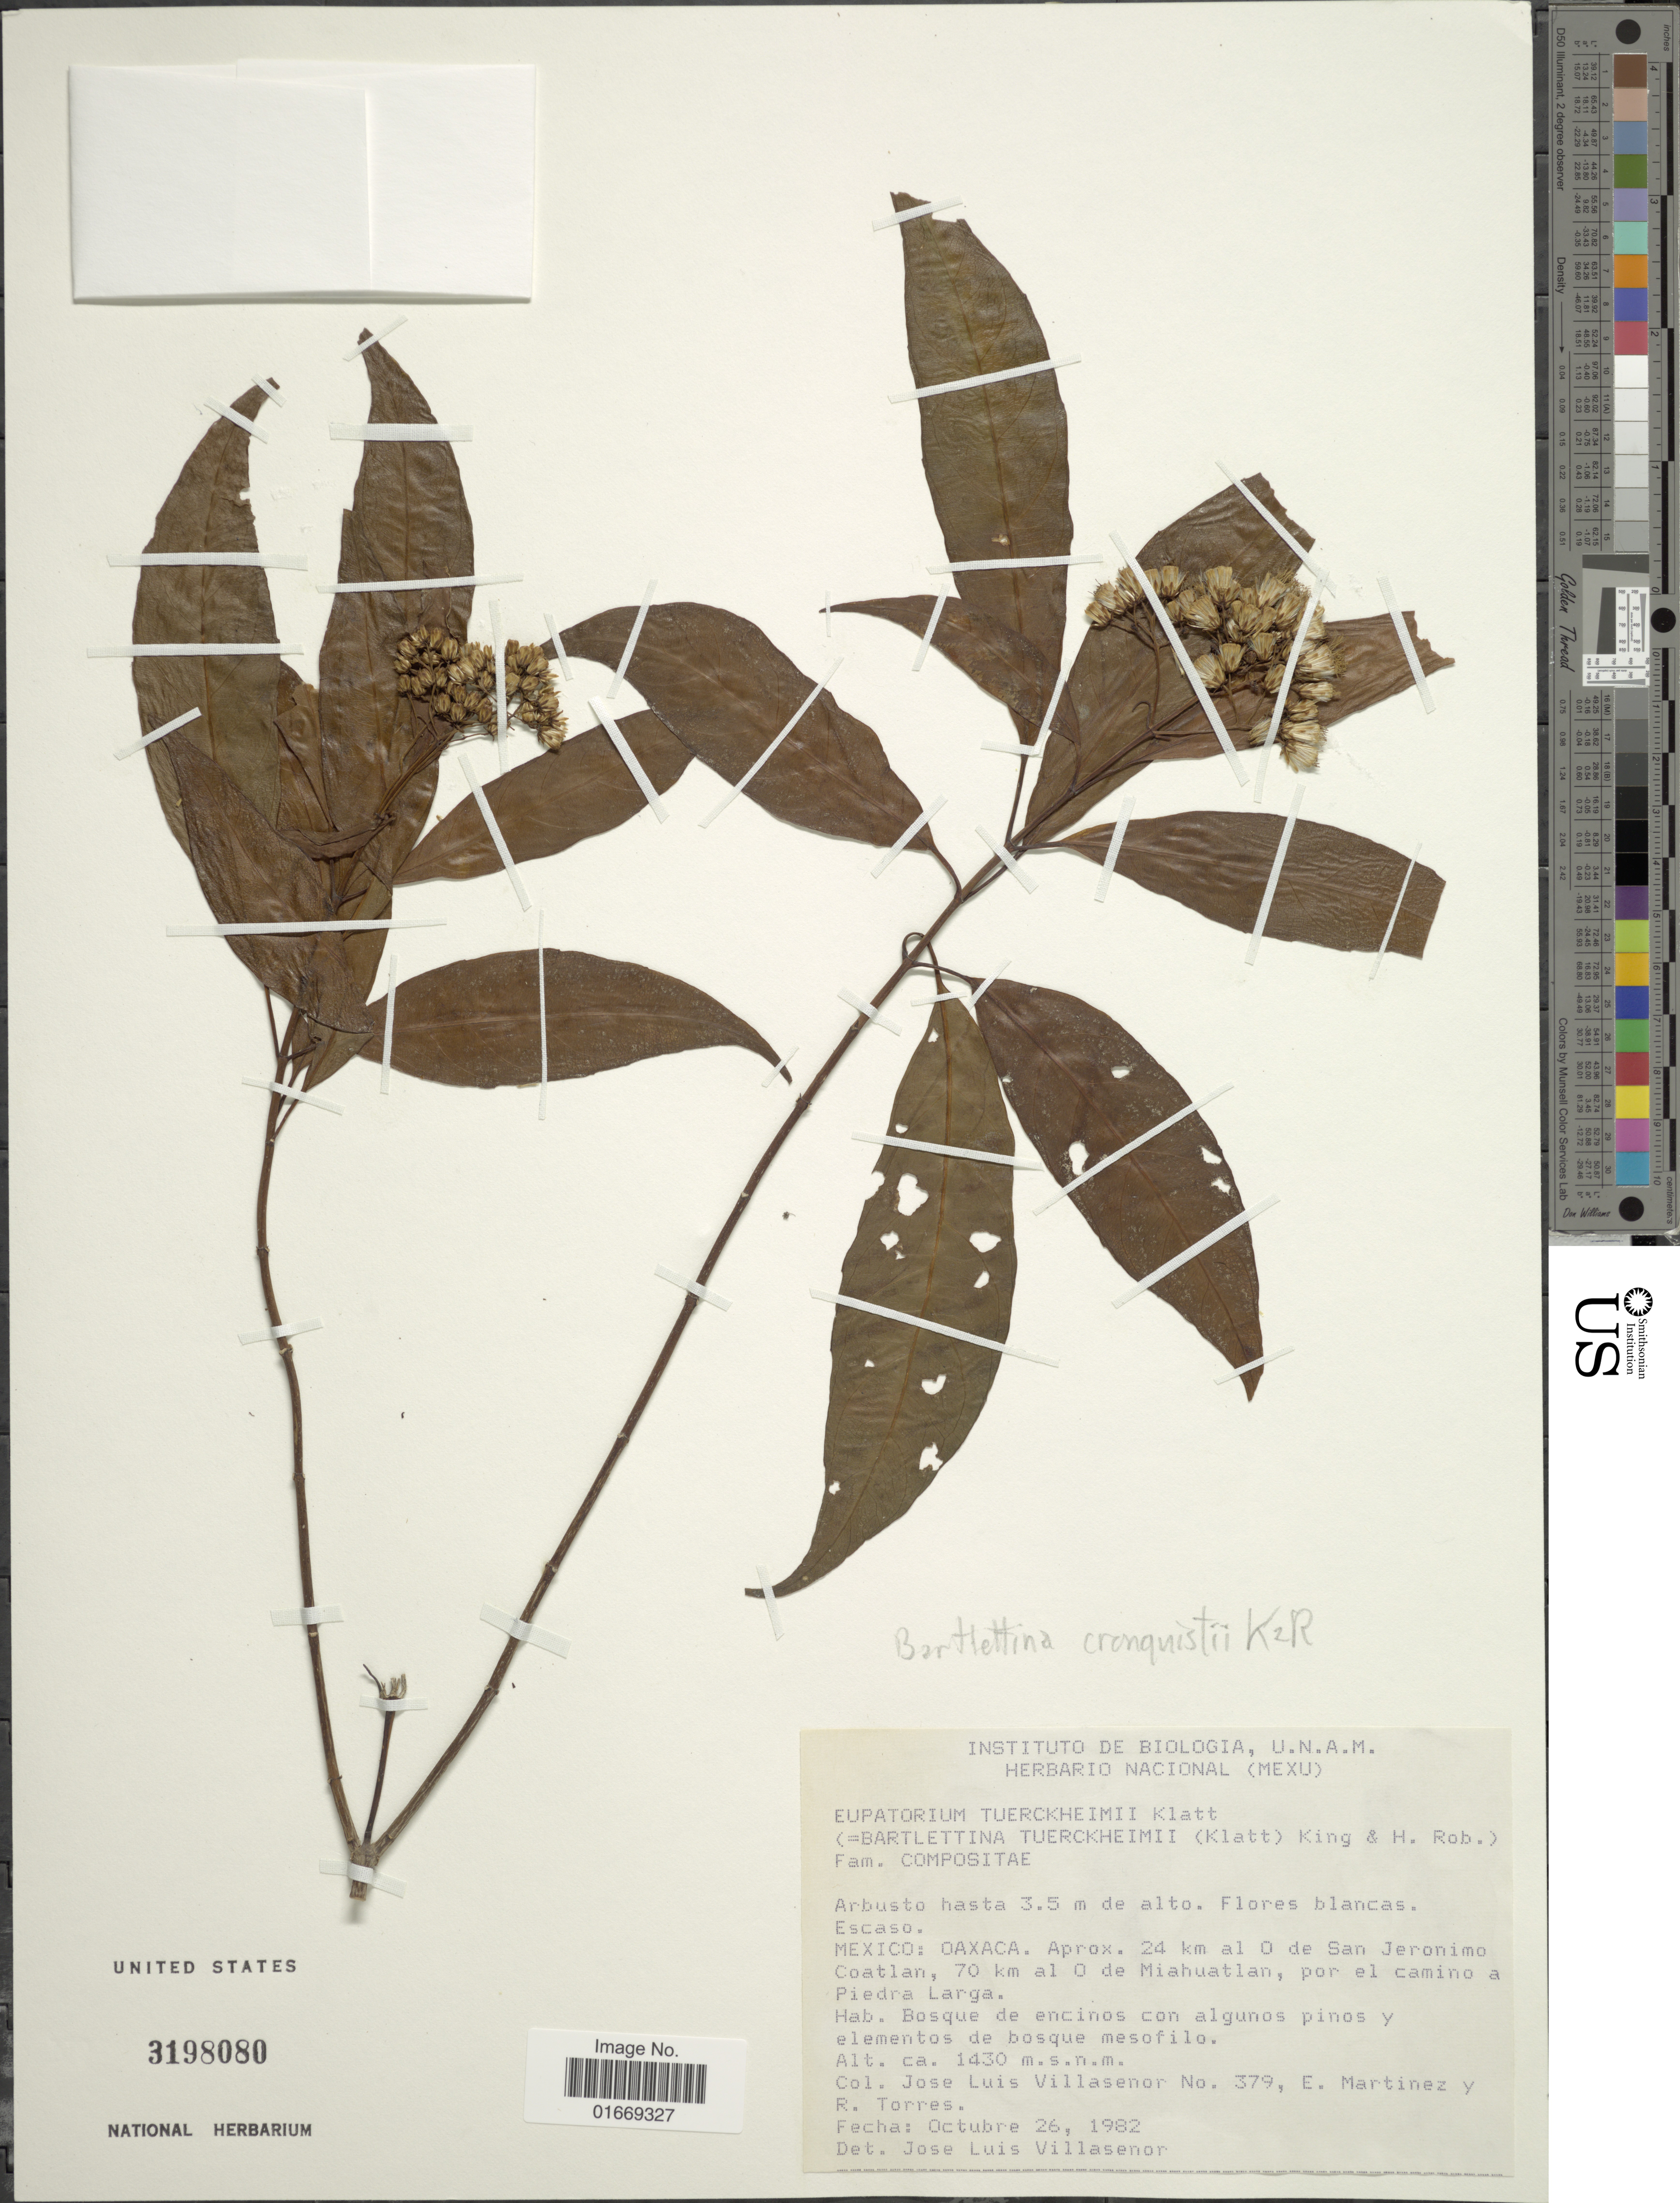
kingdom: Plantae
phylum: Tracheophyta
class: Magnoliopsida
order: Asterales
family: Asteraceae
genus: Bartlettina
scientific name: Bartlettina cronquistii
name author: R.M. King & H. Rob.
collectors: J. L. Villasenor, E. Martínez & R. Torres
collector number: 379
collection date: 1982-10-26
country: Mexico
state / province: Oaxaca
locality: Aprox. 24 km al O de San Jeronimo Coatlan, 70 km al O de Miahuatlan, por el camino a Piedra Larga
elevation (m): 1430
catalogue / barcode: US 3198080